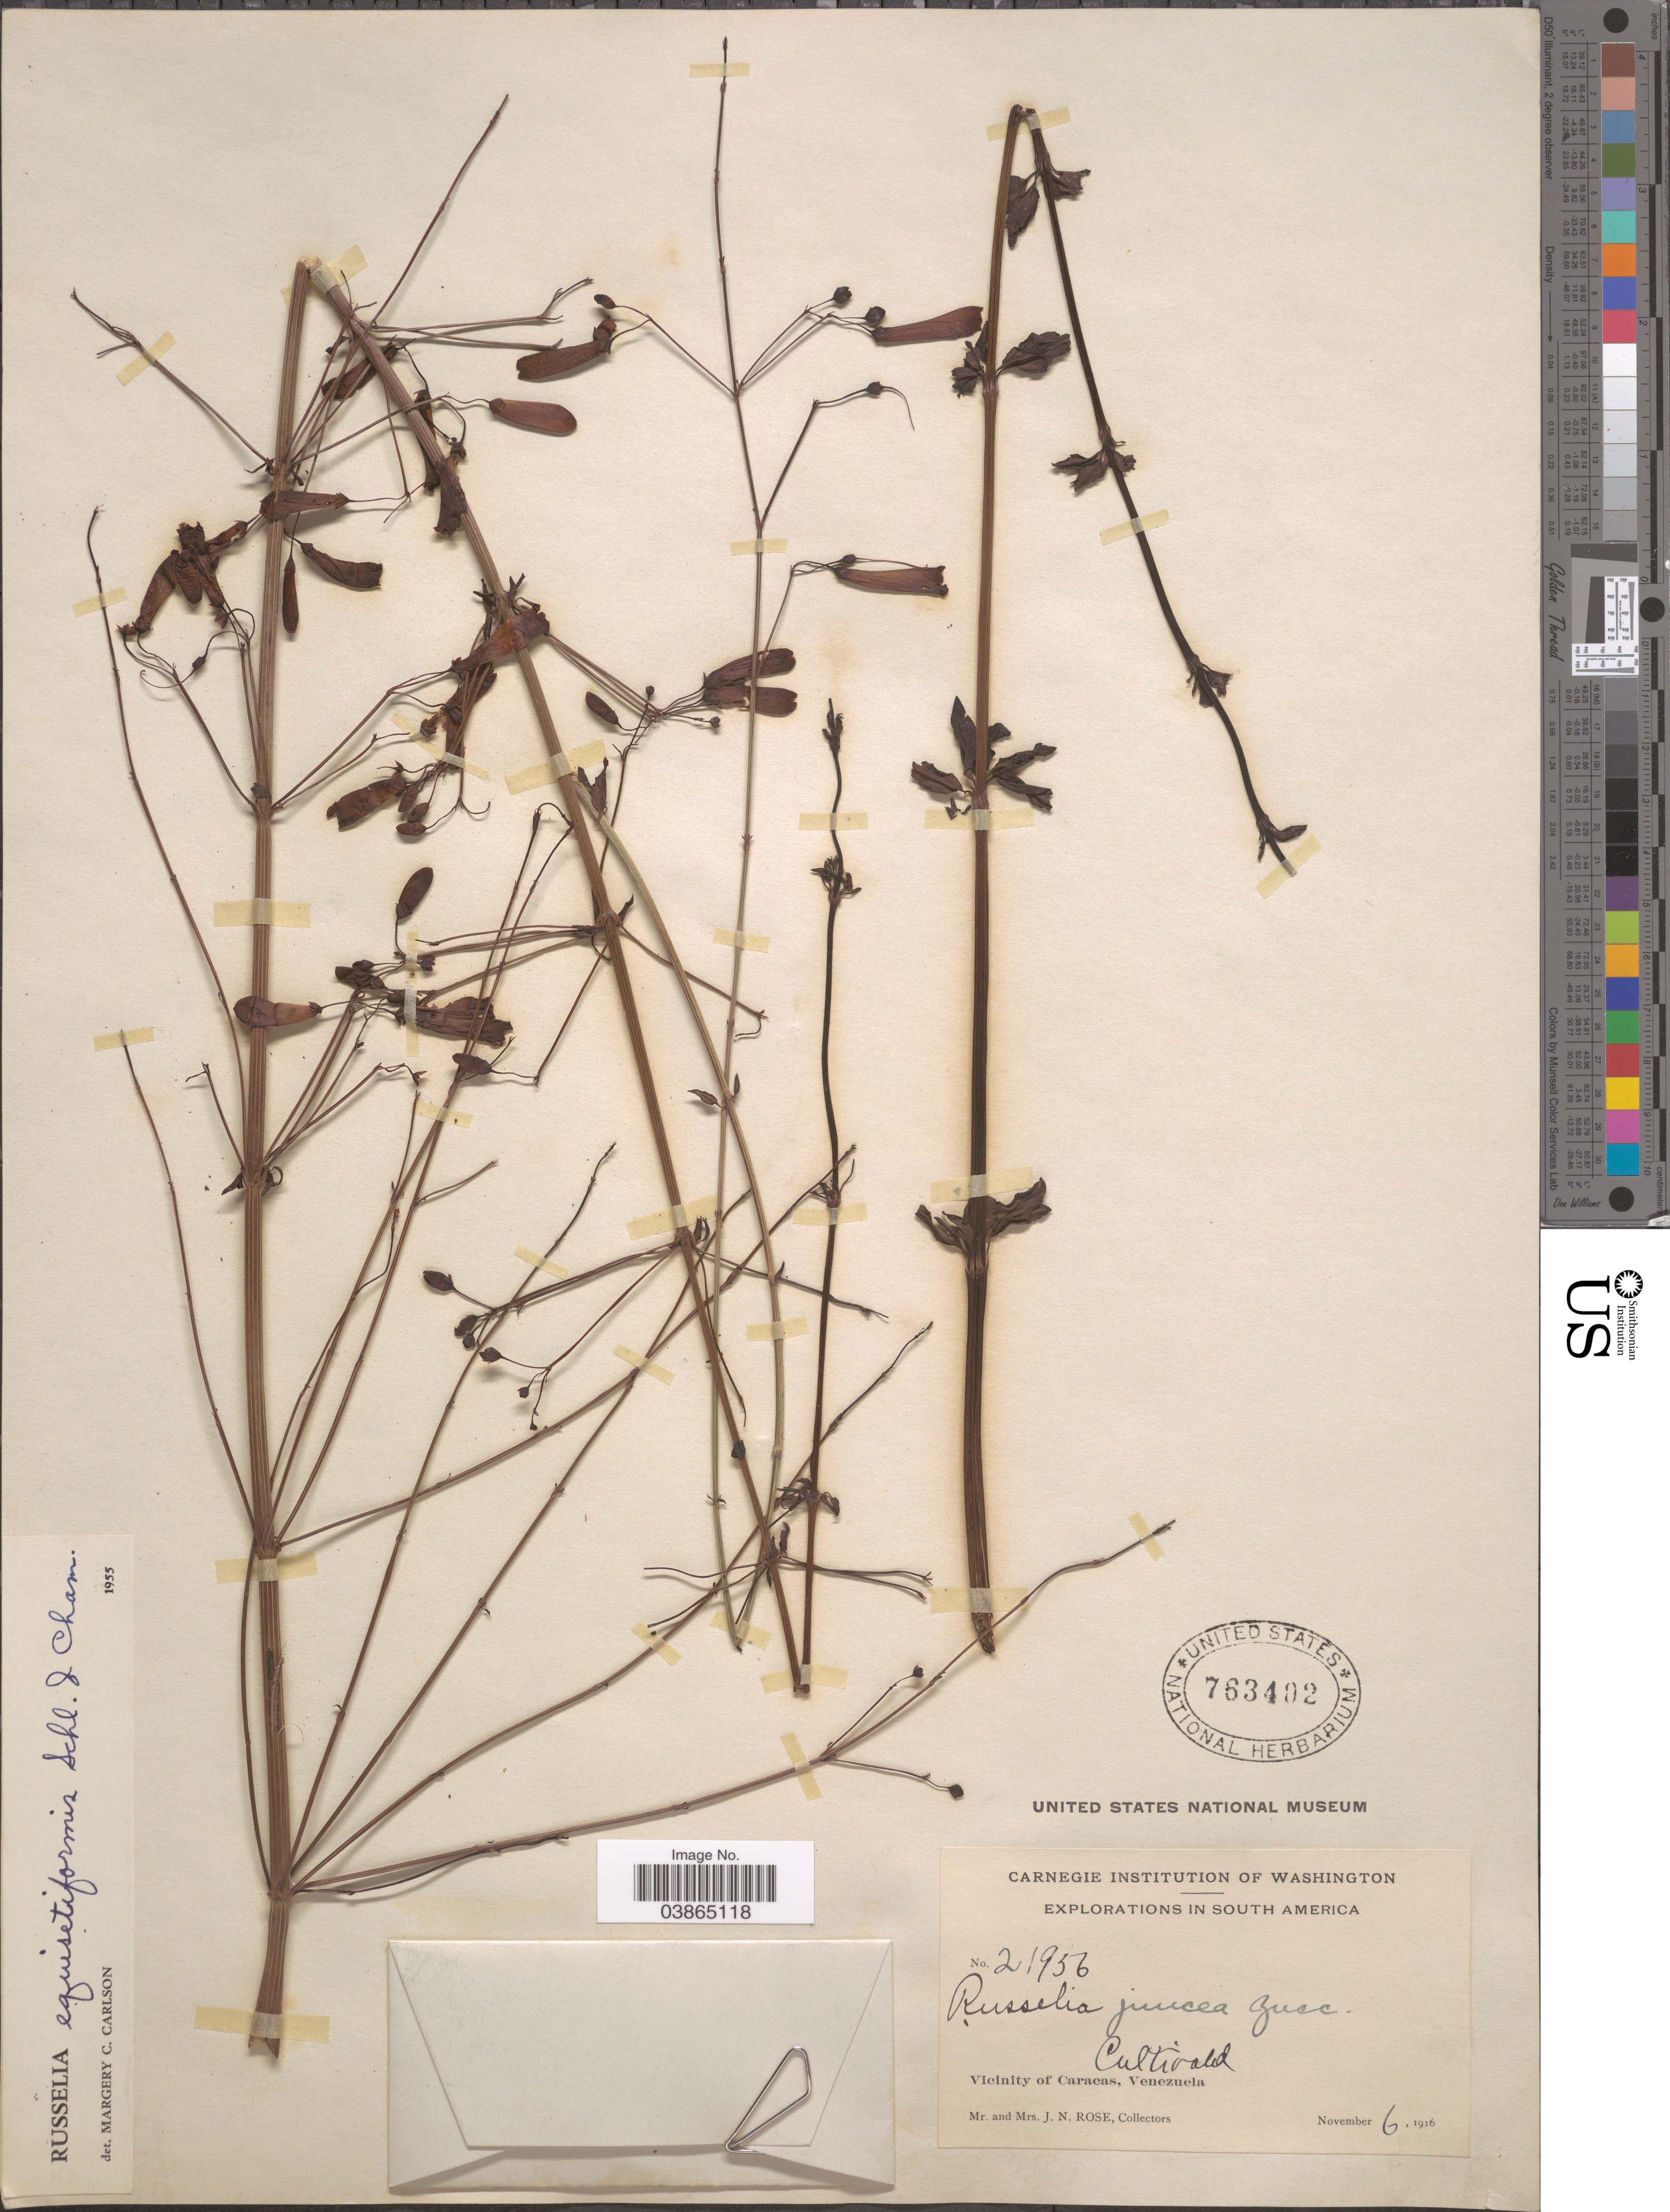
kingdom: Plantae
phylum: Tracheophyta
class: Magnoliopsida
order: Lamiales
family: Plantaginaceae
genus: Russelia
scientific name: Russelia juncea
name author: Zucc.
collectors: J. N. Rose & L. B. Rose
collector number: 21956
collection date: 1916-11-06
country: Venezuela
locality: Vicinity of Caracas.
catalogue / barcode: US 763402